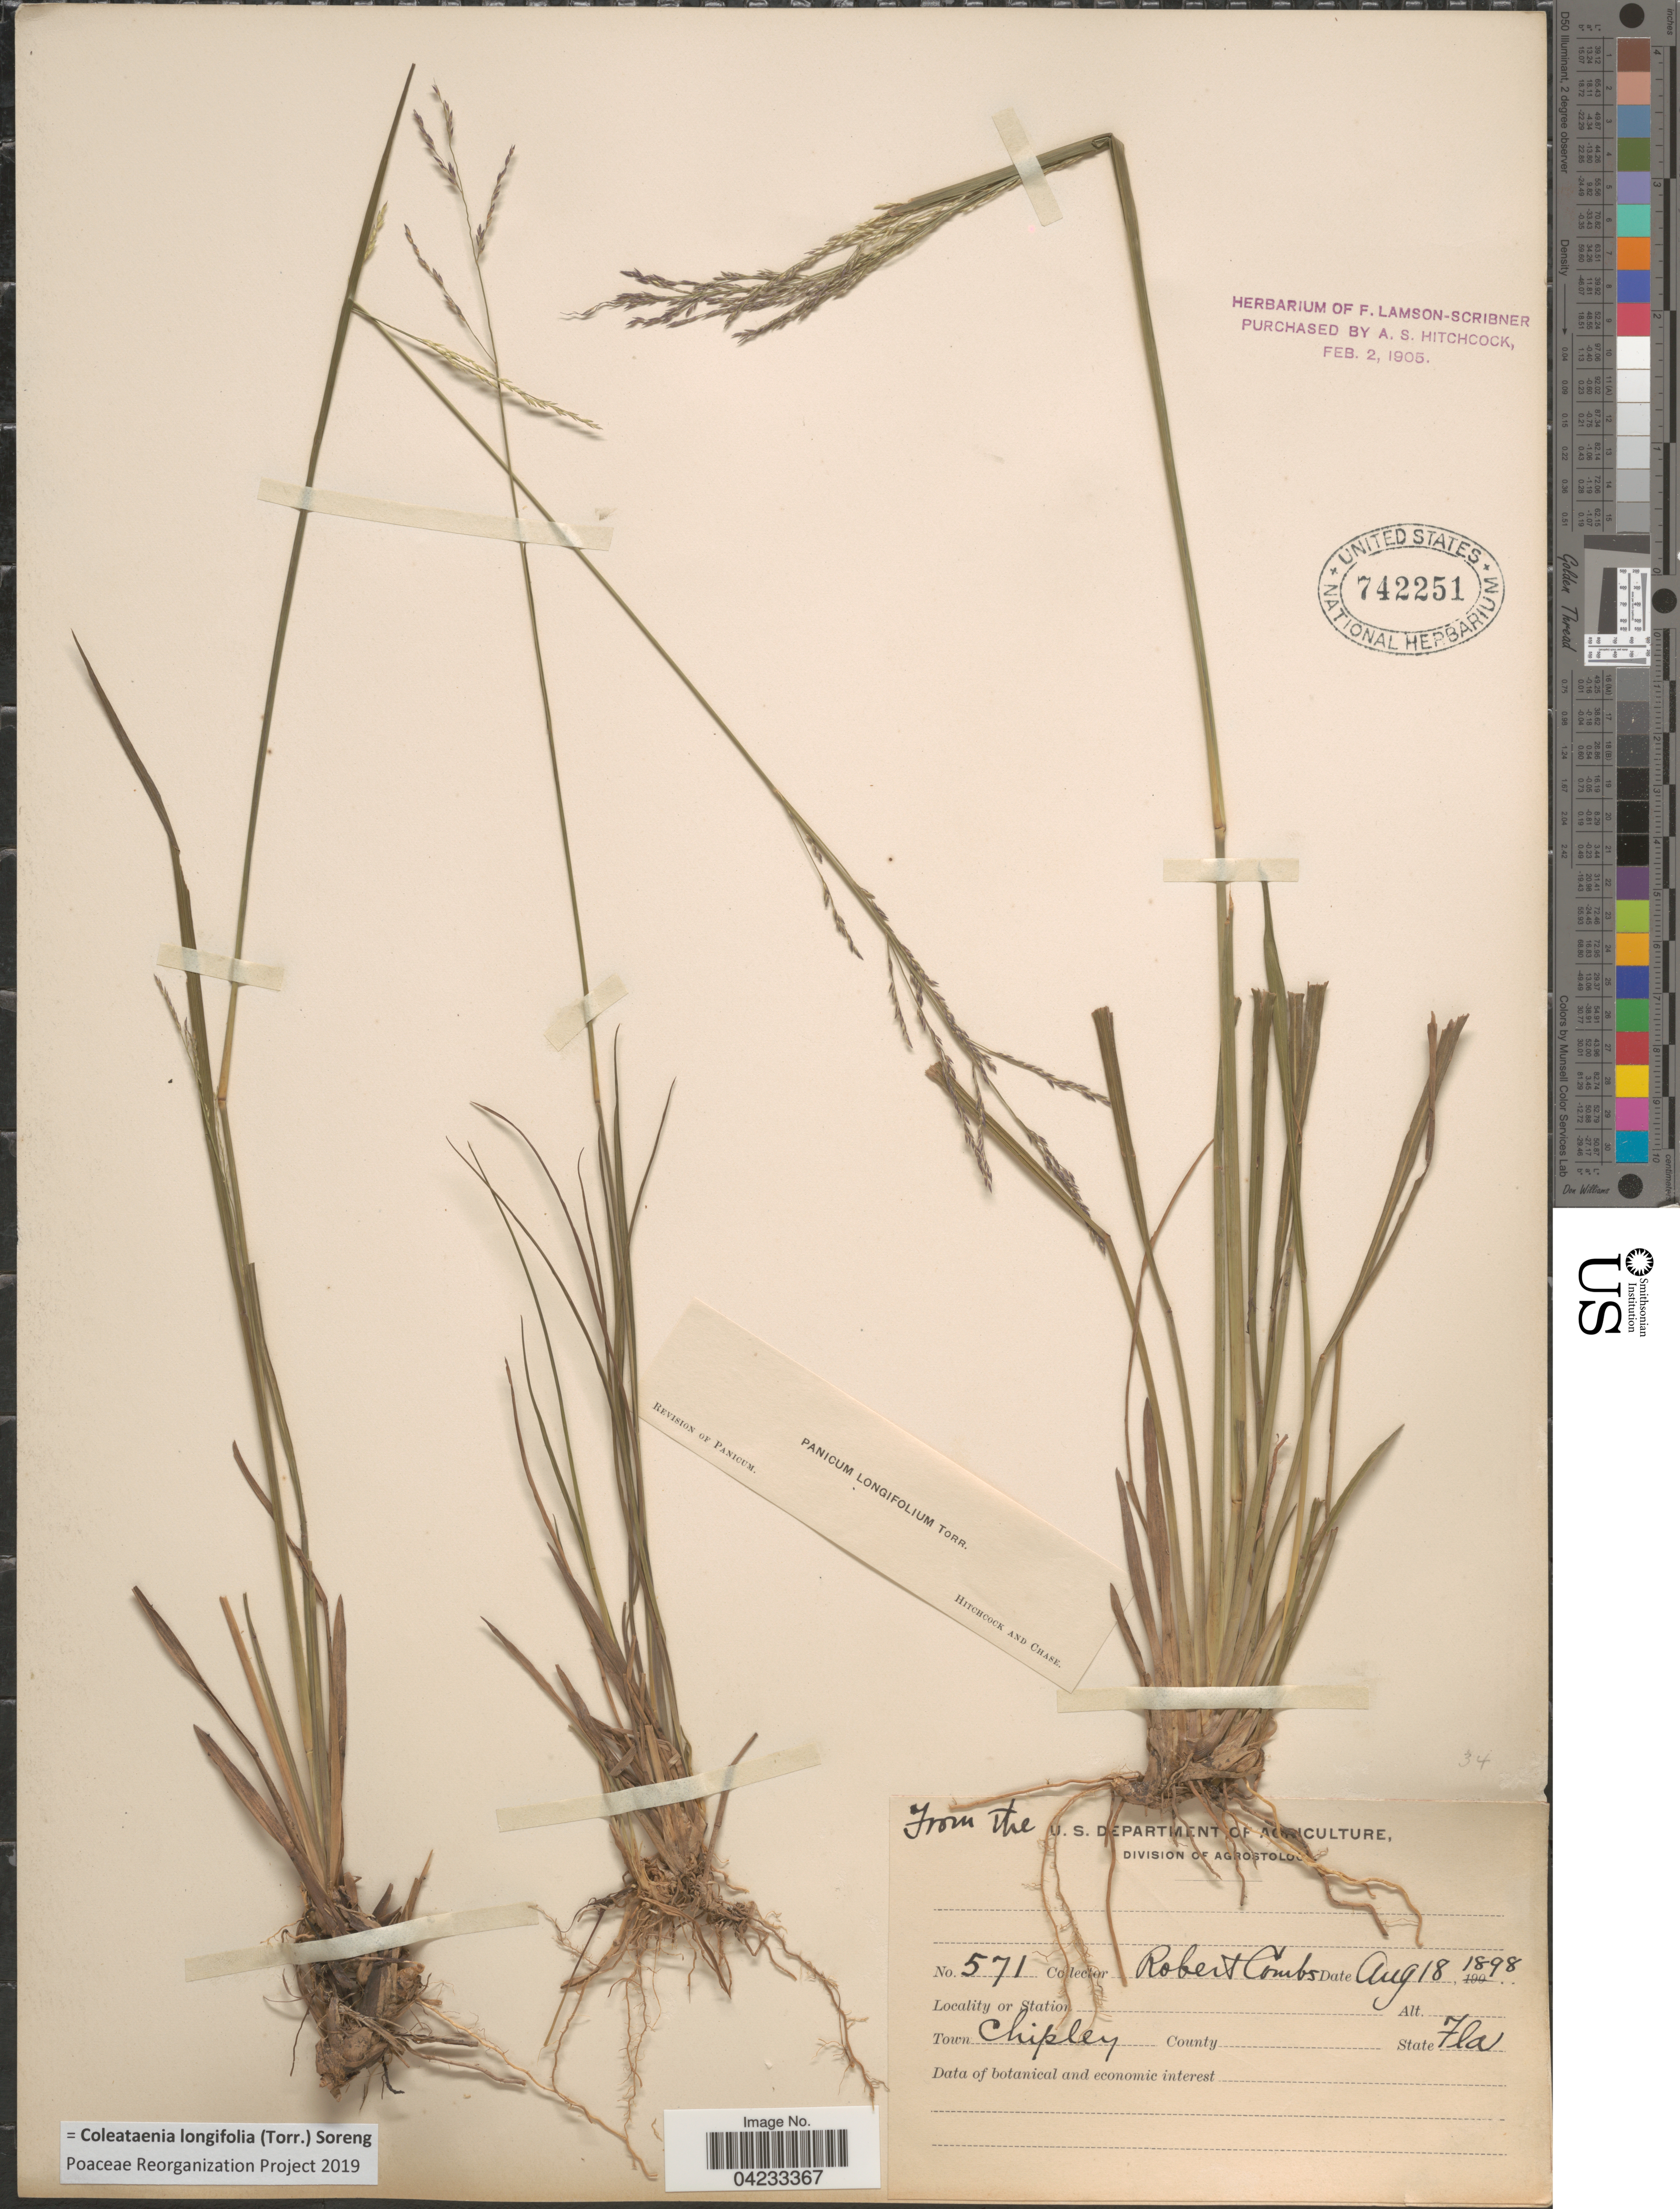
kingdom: Plantae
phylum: Tracheophyta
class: Liliopsida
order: Poales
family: Poaceae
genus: Coleataenia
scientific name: Coleataenia longifolia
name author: (Torr.) Soreng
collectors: R. Combs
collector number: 571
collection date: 1898-08-18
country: United States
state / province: Florida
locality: Town Chipley.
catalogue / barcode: US 742251